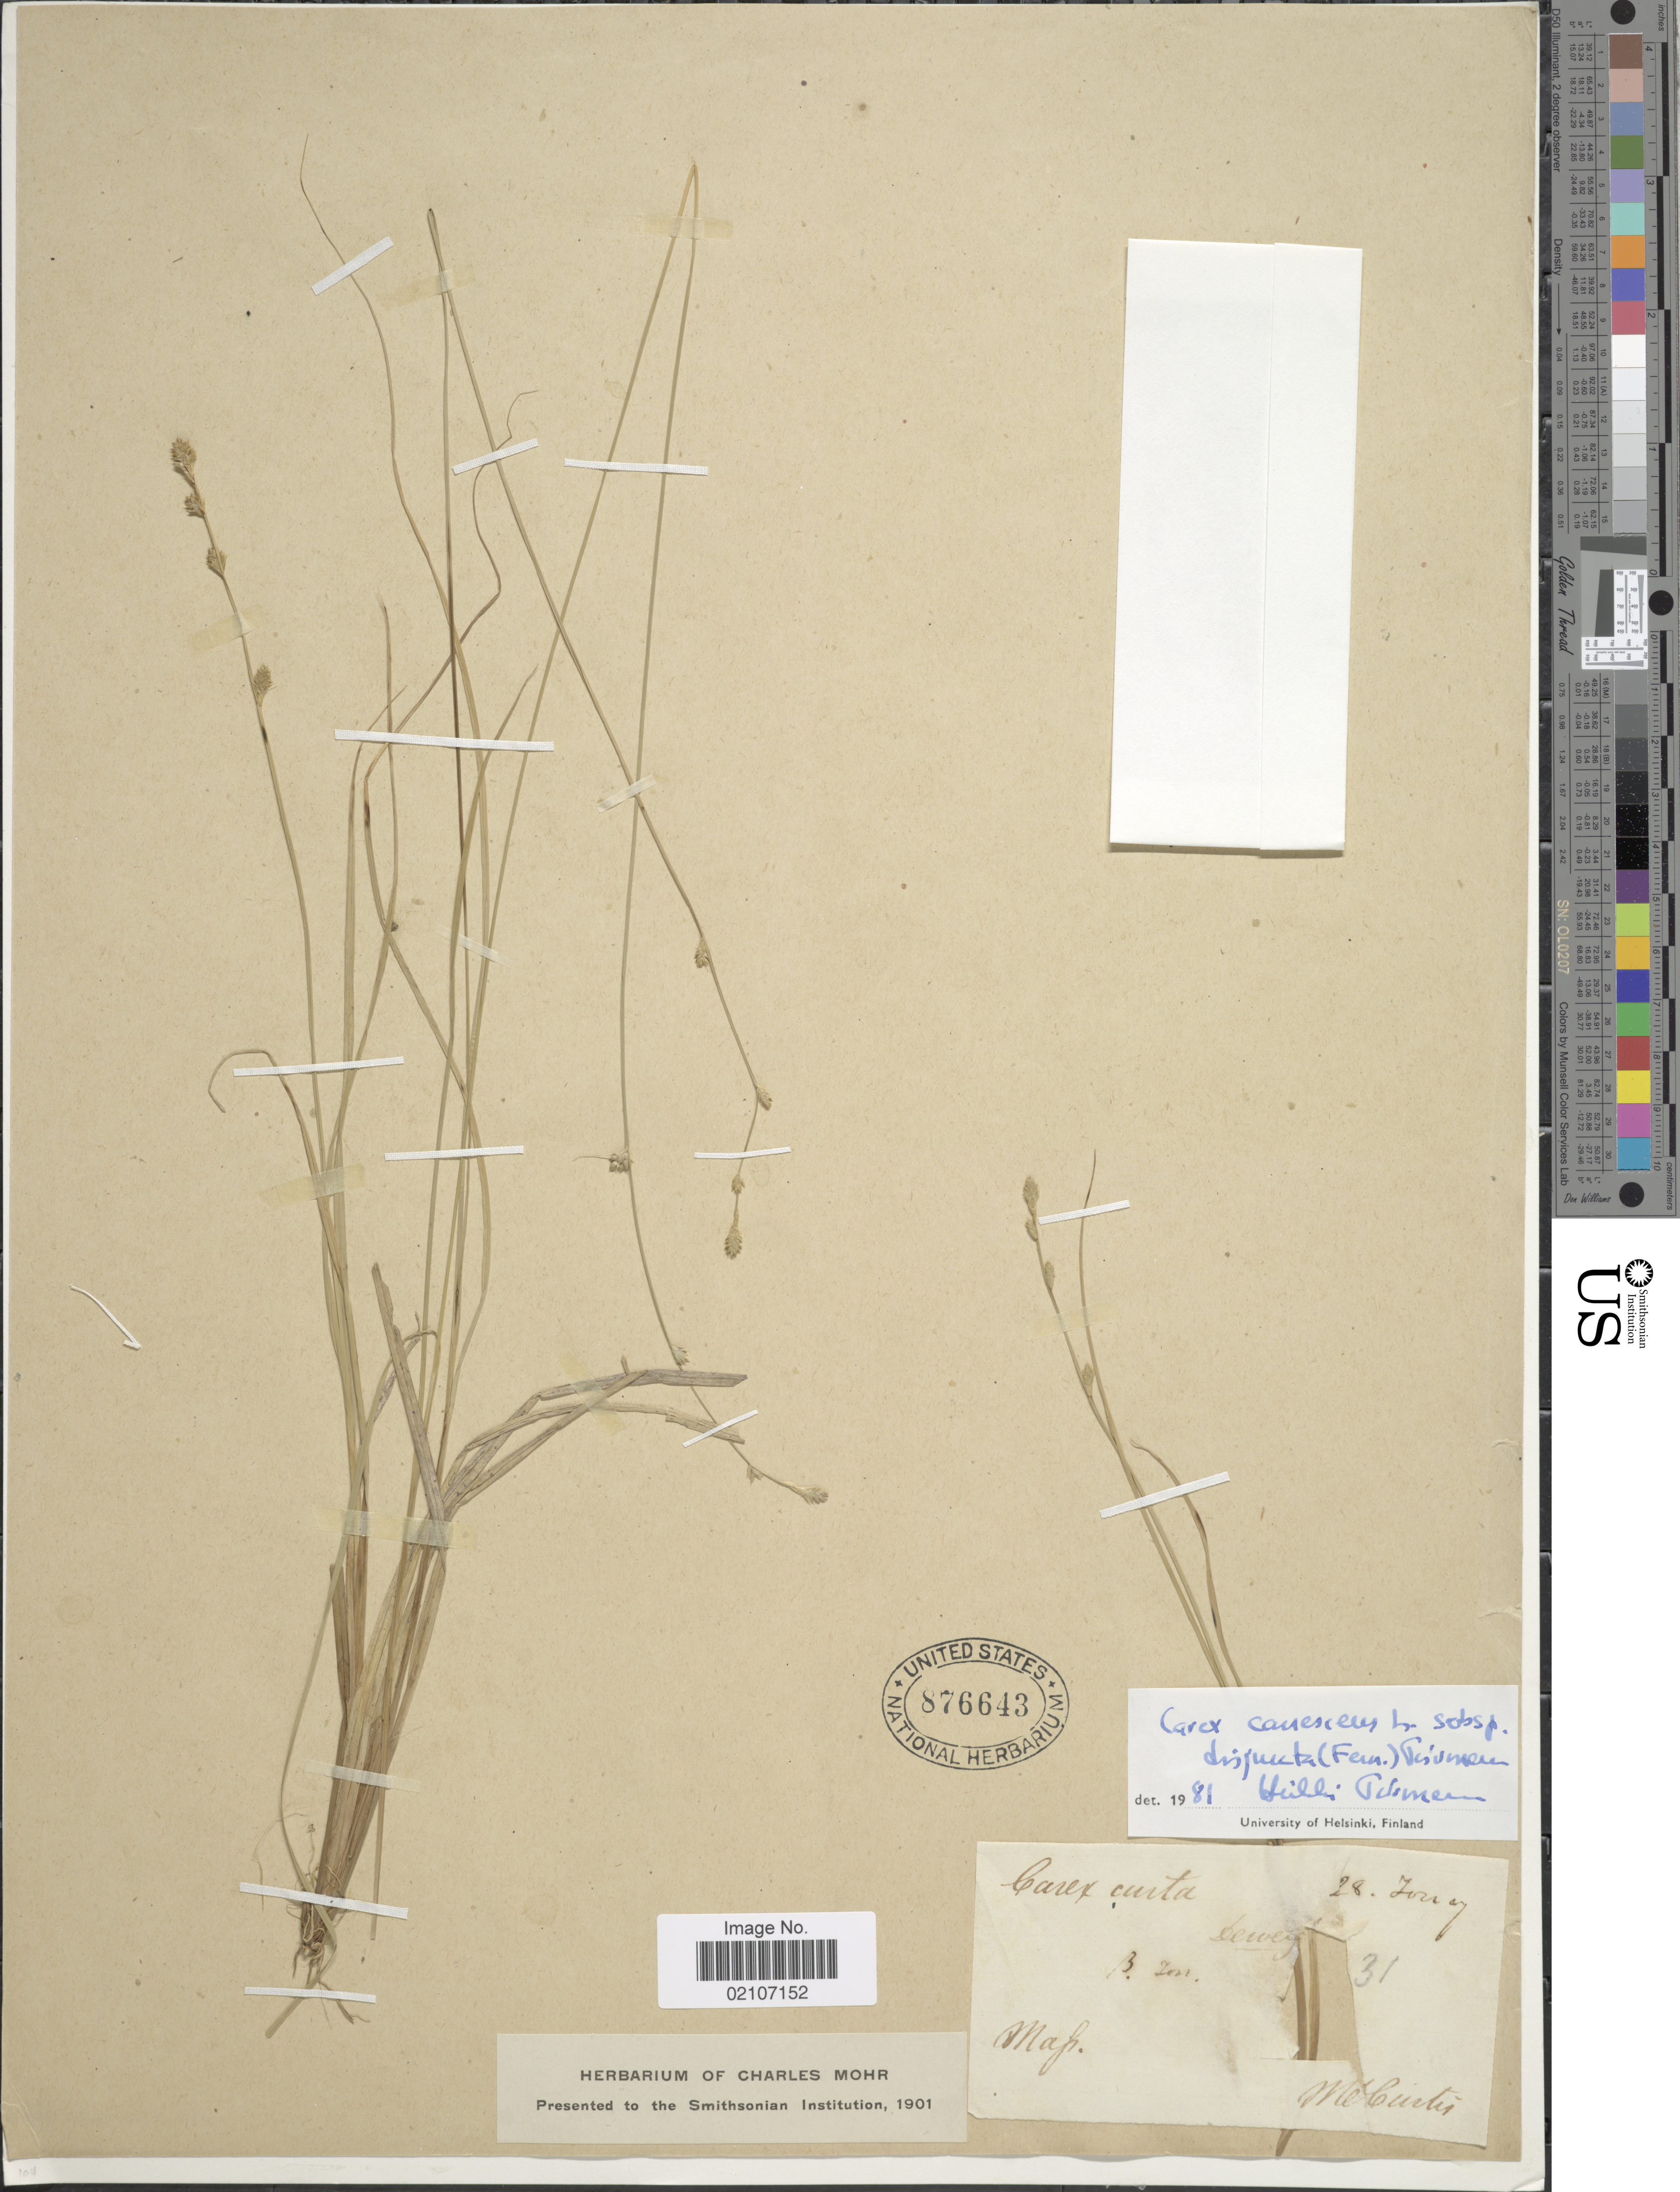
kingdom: Plantae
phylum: Tracheophyta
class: Liliopsida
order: Poales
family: Cyperaceae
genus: Carex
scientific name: Carex canescens var. disjuncta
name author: Fernald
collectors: M. Curtis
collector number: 31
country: United States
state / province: Massachusetts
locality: Mass.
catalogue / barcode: US 876643